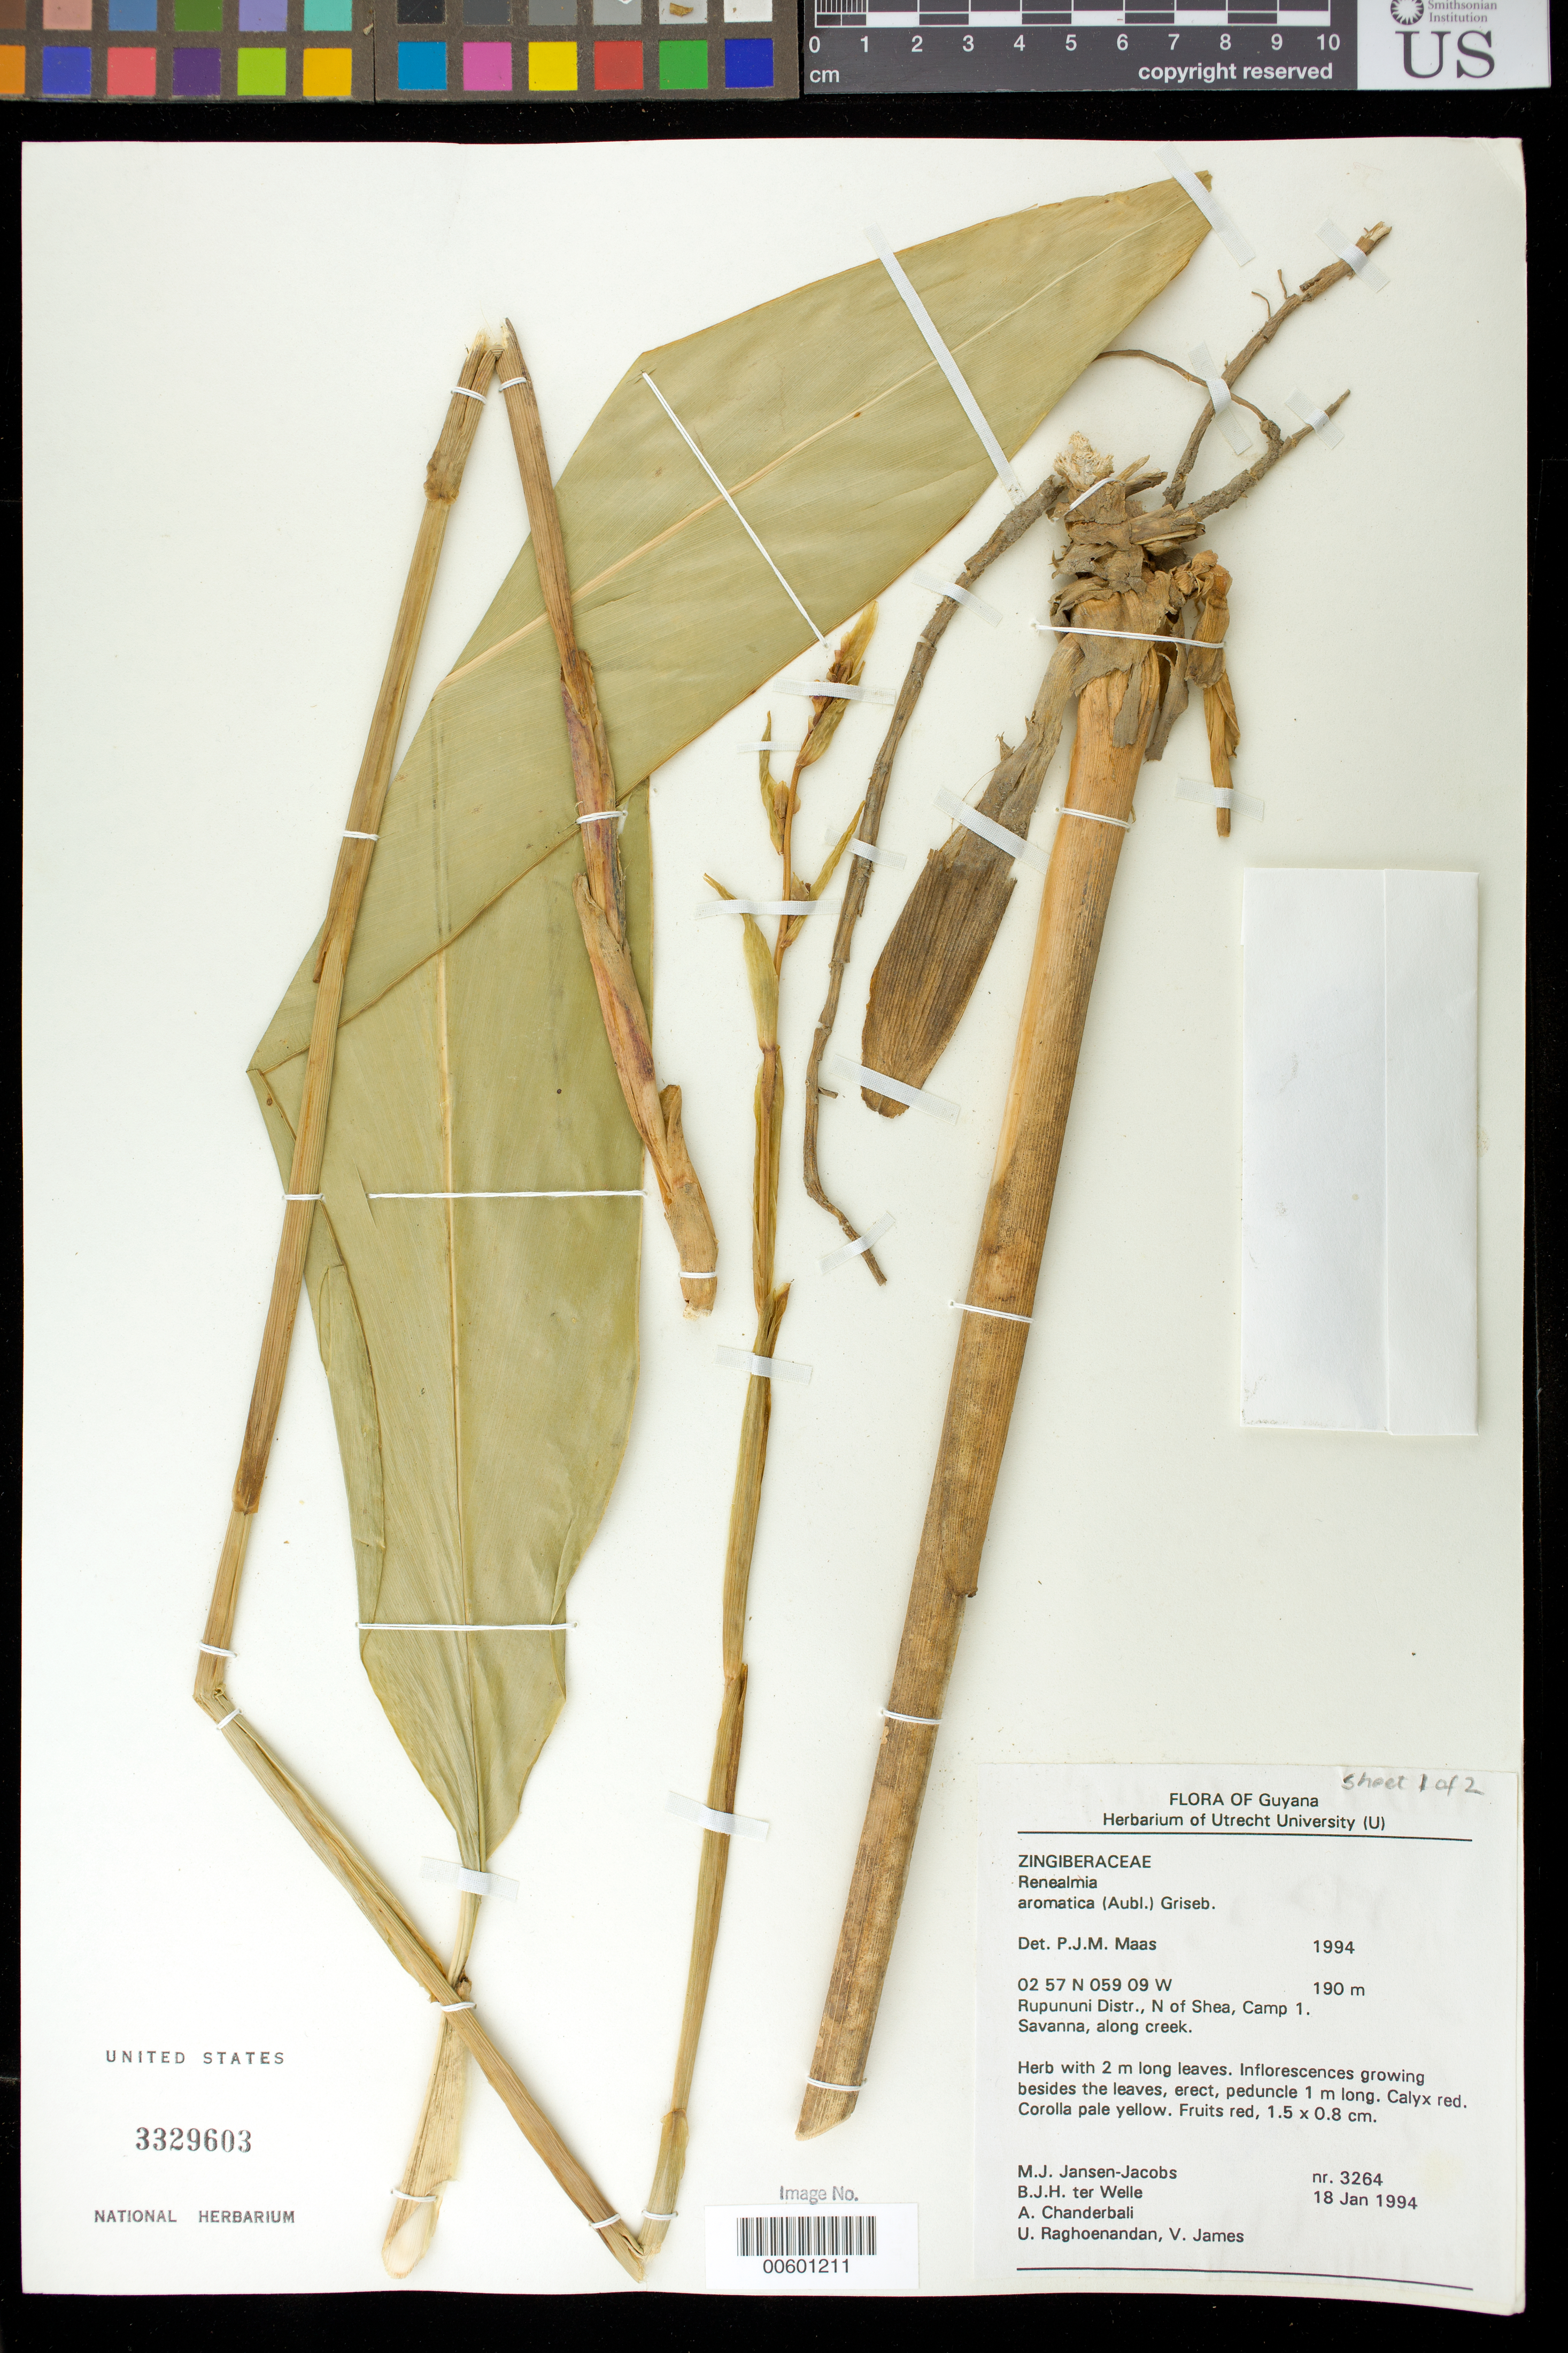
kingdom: Plantae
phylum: Tracheophyta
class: Liliopsida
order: Zingiberales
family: Zingiberaceae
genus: Renealmia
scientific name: Renealmia aromatica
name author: (Aubl.) Griseb.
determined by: Maas, Paul J. M.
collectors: M. J. Jansen-Jacobs, B. Welle, A. S. Chanderbali, U. Raghoenandan & V. James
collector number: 3264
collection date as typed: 18-Jan-94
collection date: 1994-01-18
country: Guyana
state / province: U. Takutu-U. Essequibo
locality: Shea, N of, camp 1, Rupununi District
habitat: Savanna, along creek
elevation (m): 190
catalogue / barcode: US 3329603